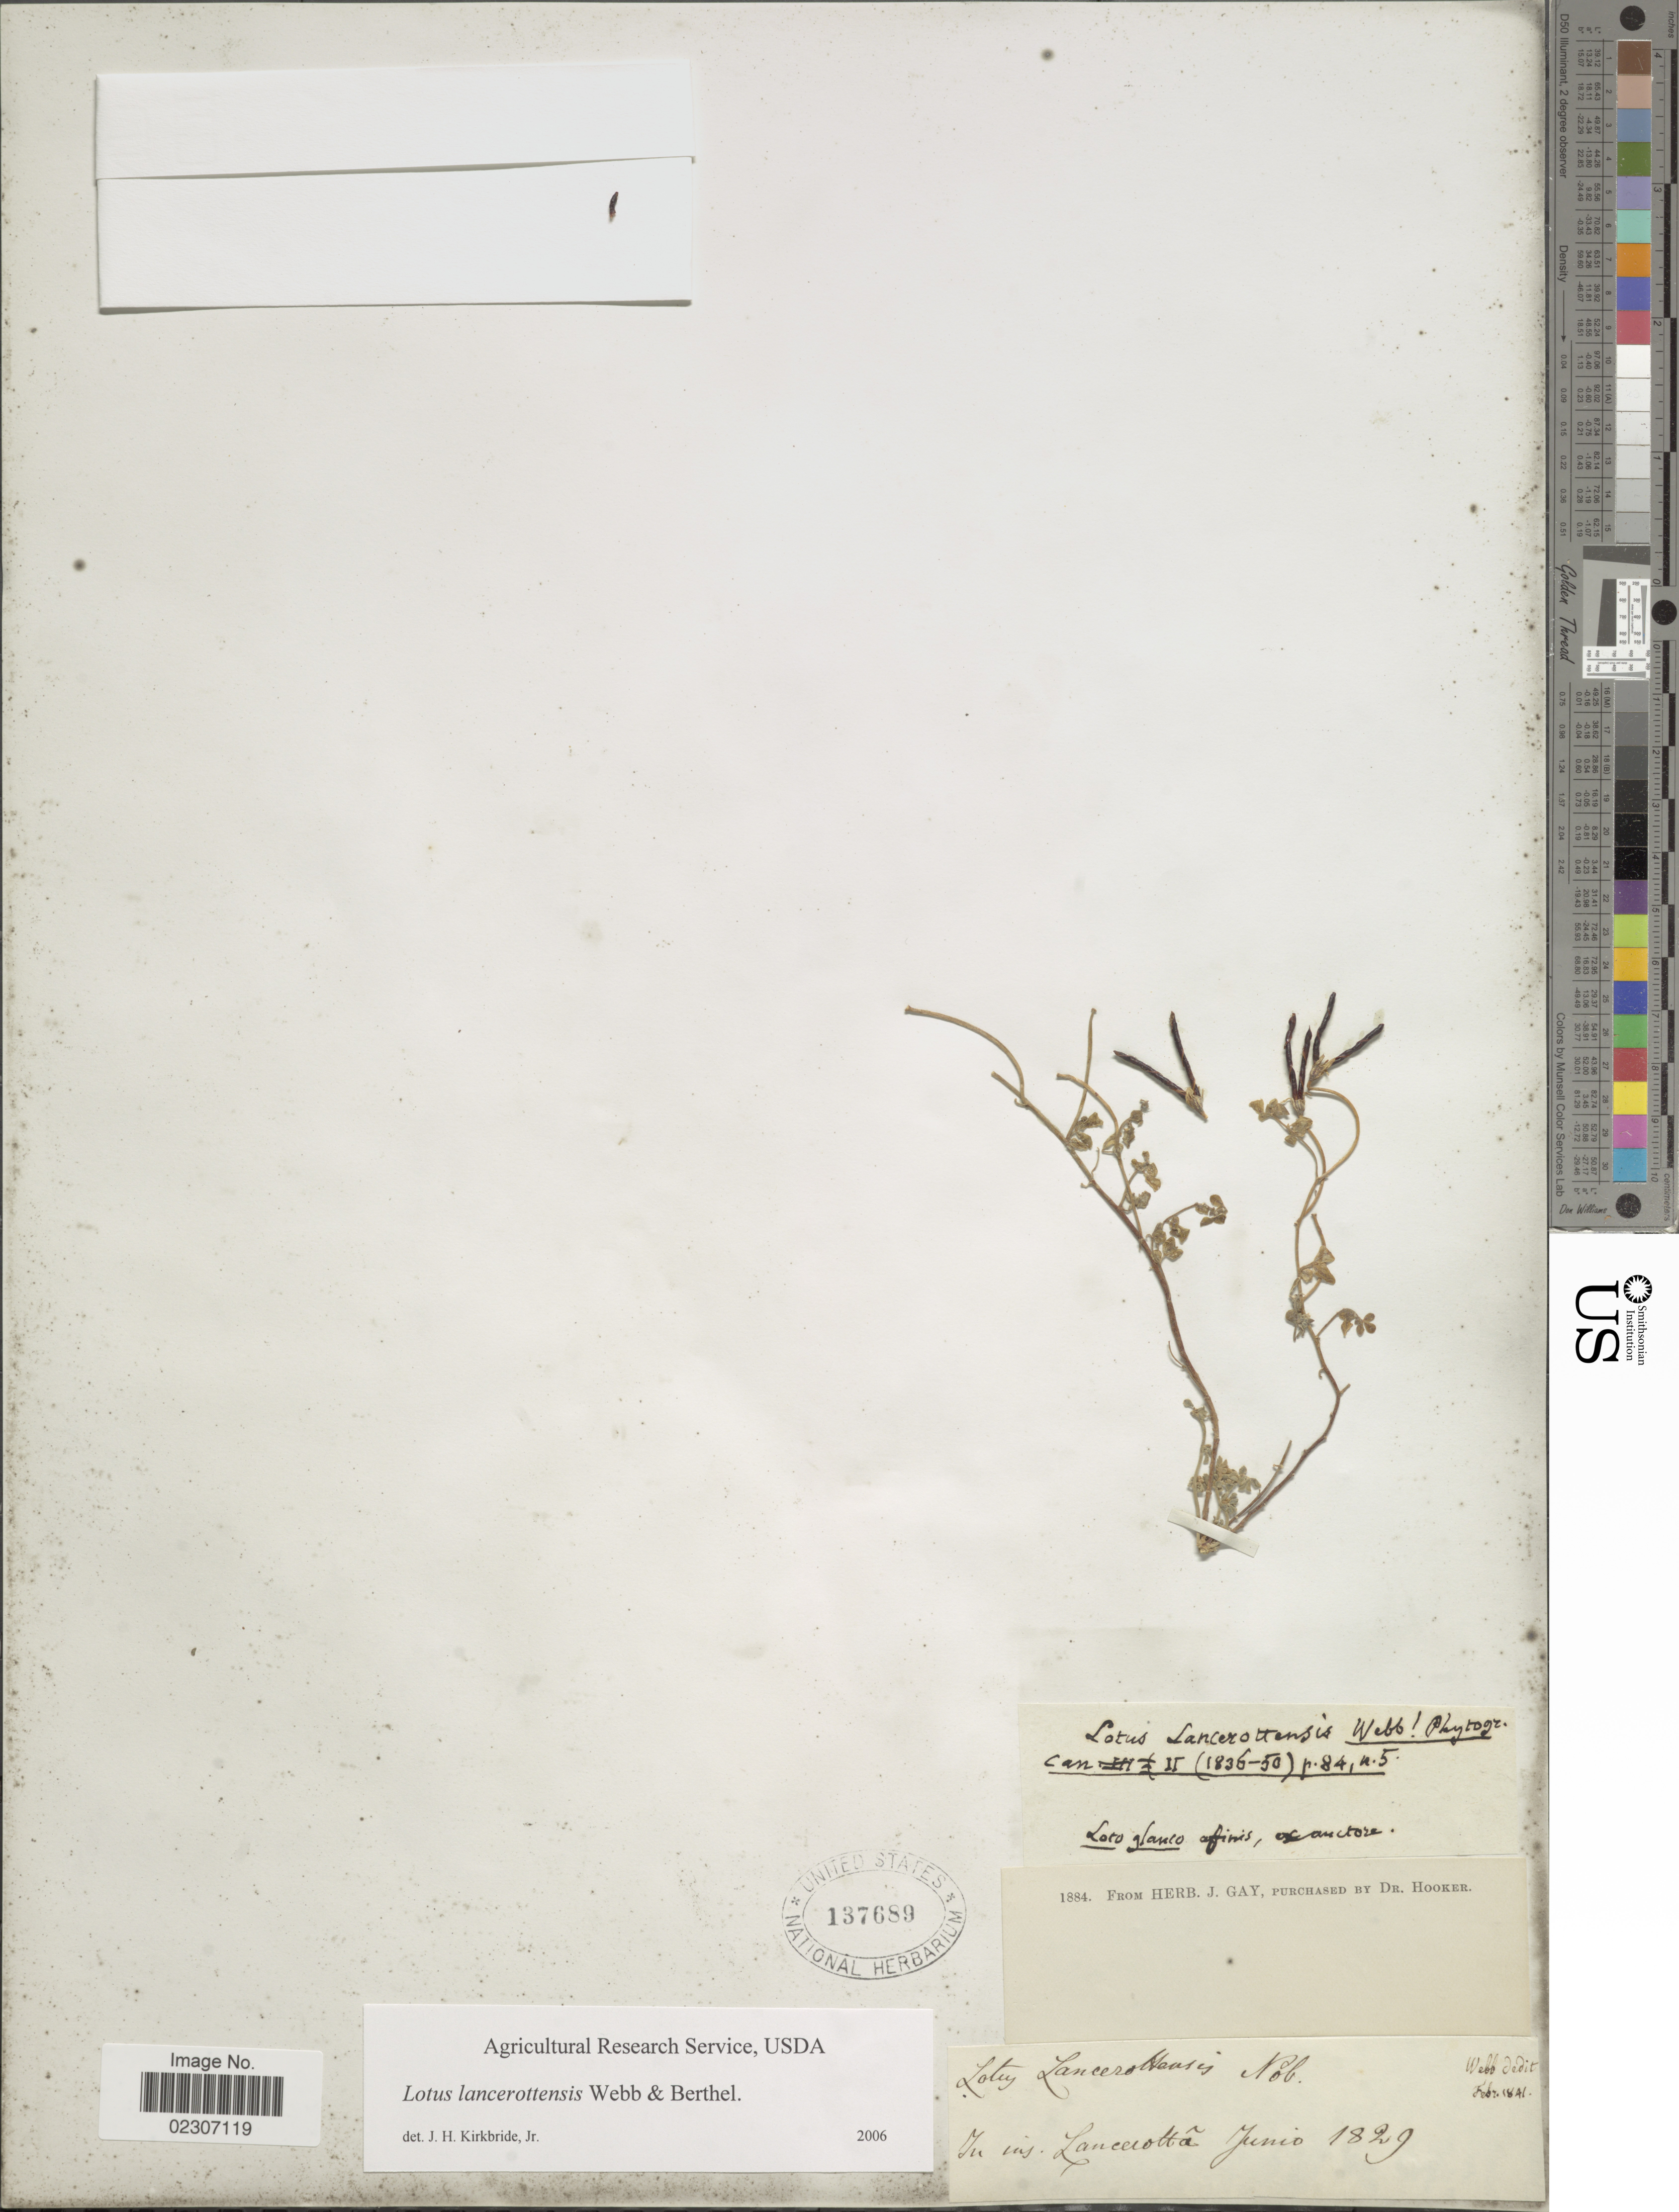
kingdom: Plantae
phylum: Tracheophyta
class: Magnoliopsida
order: Fabales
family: Fabaceae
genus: Lotus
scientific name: Lotus lancerottensis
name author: Webb & Berthel.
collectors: ex herb. J. Gay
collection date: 1829-06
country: Spain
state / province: Canarias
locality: In ins. Lanzarote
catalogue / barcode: US 137689